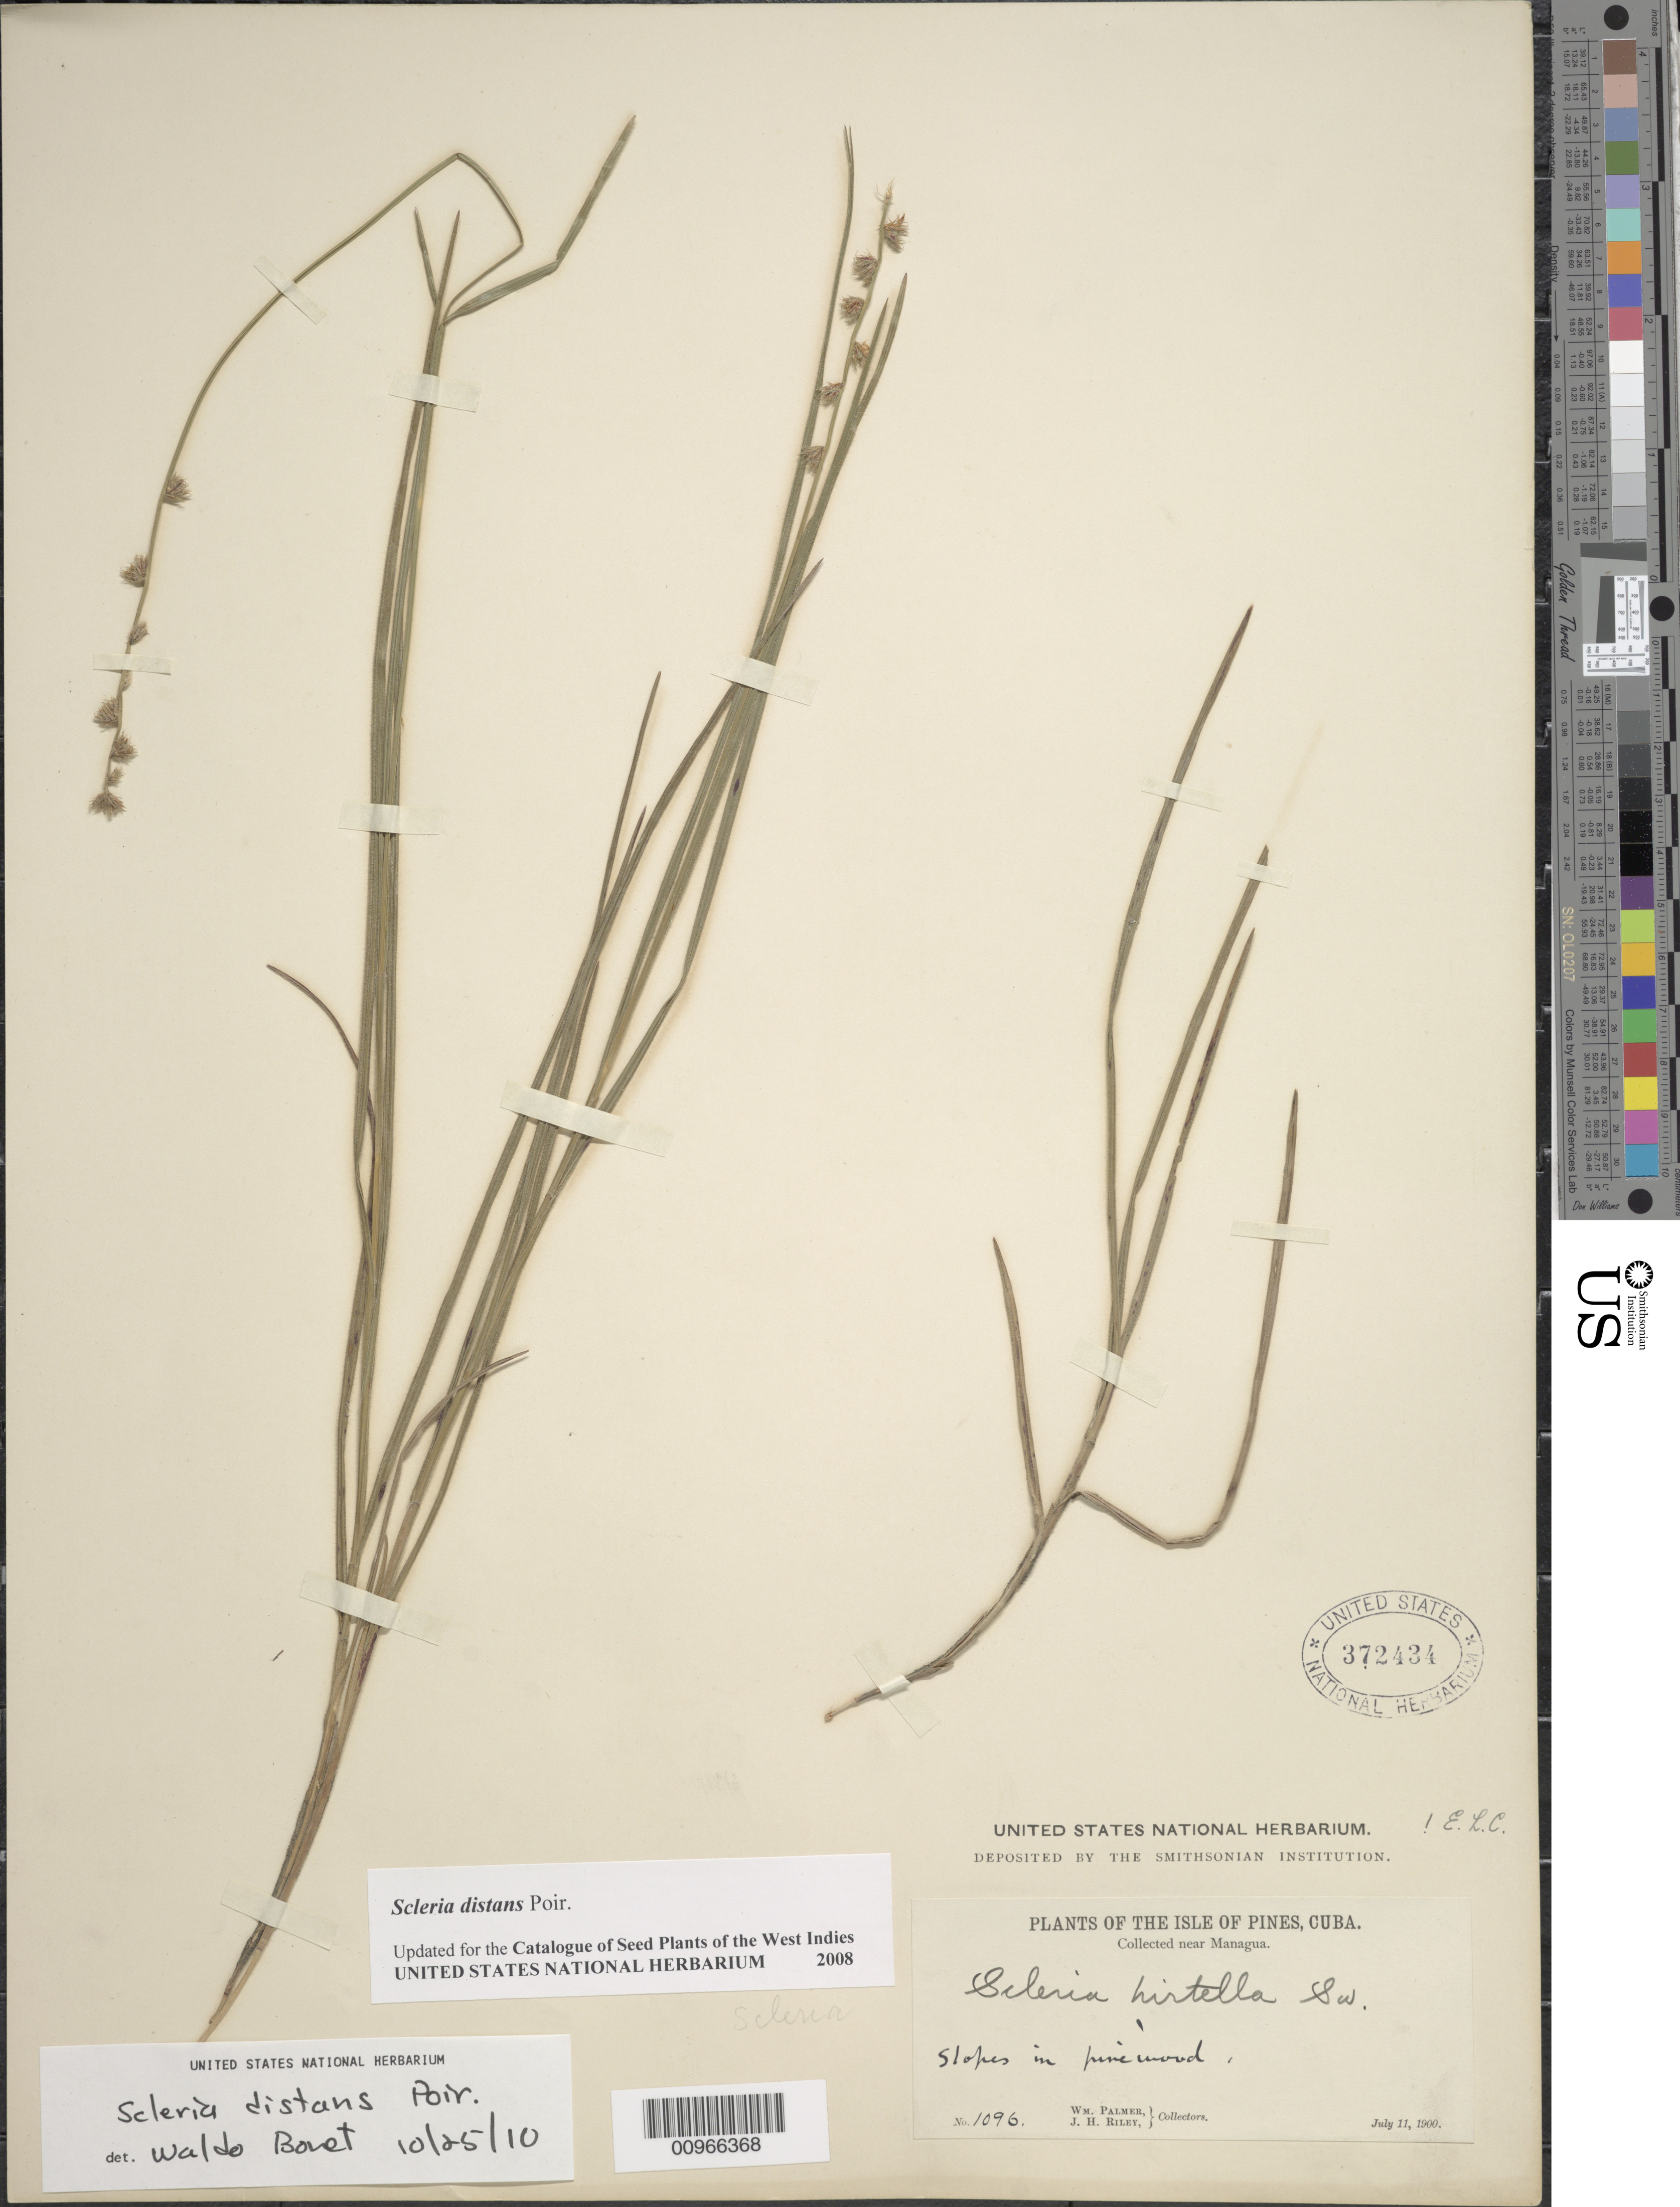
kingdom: Plantae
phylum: Tracheophyta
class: Liliopsida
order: Poales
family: Cyperaceae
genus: Scleria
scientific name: Scleria distans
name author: Poir.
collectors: W. Palmer & J. H. Riley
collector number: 1096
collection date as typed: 11 Jul 1900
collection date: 1900-07-11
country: Cuba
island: Isla de la Juventud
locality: Isle of Pines, Near Managua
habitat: Slopes in pinewood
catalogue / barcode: US 372434